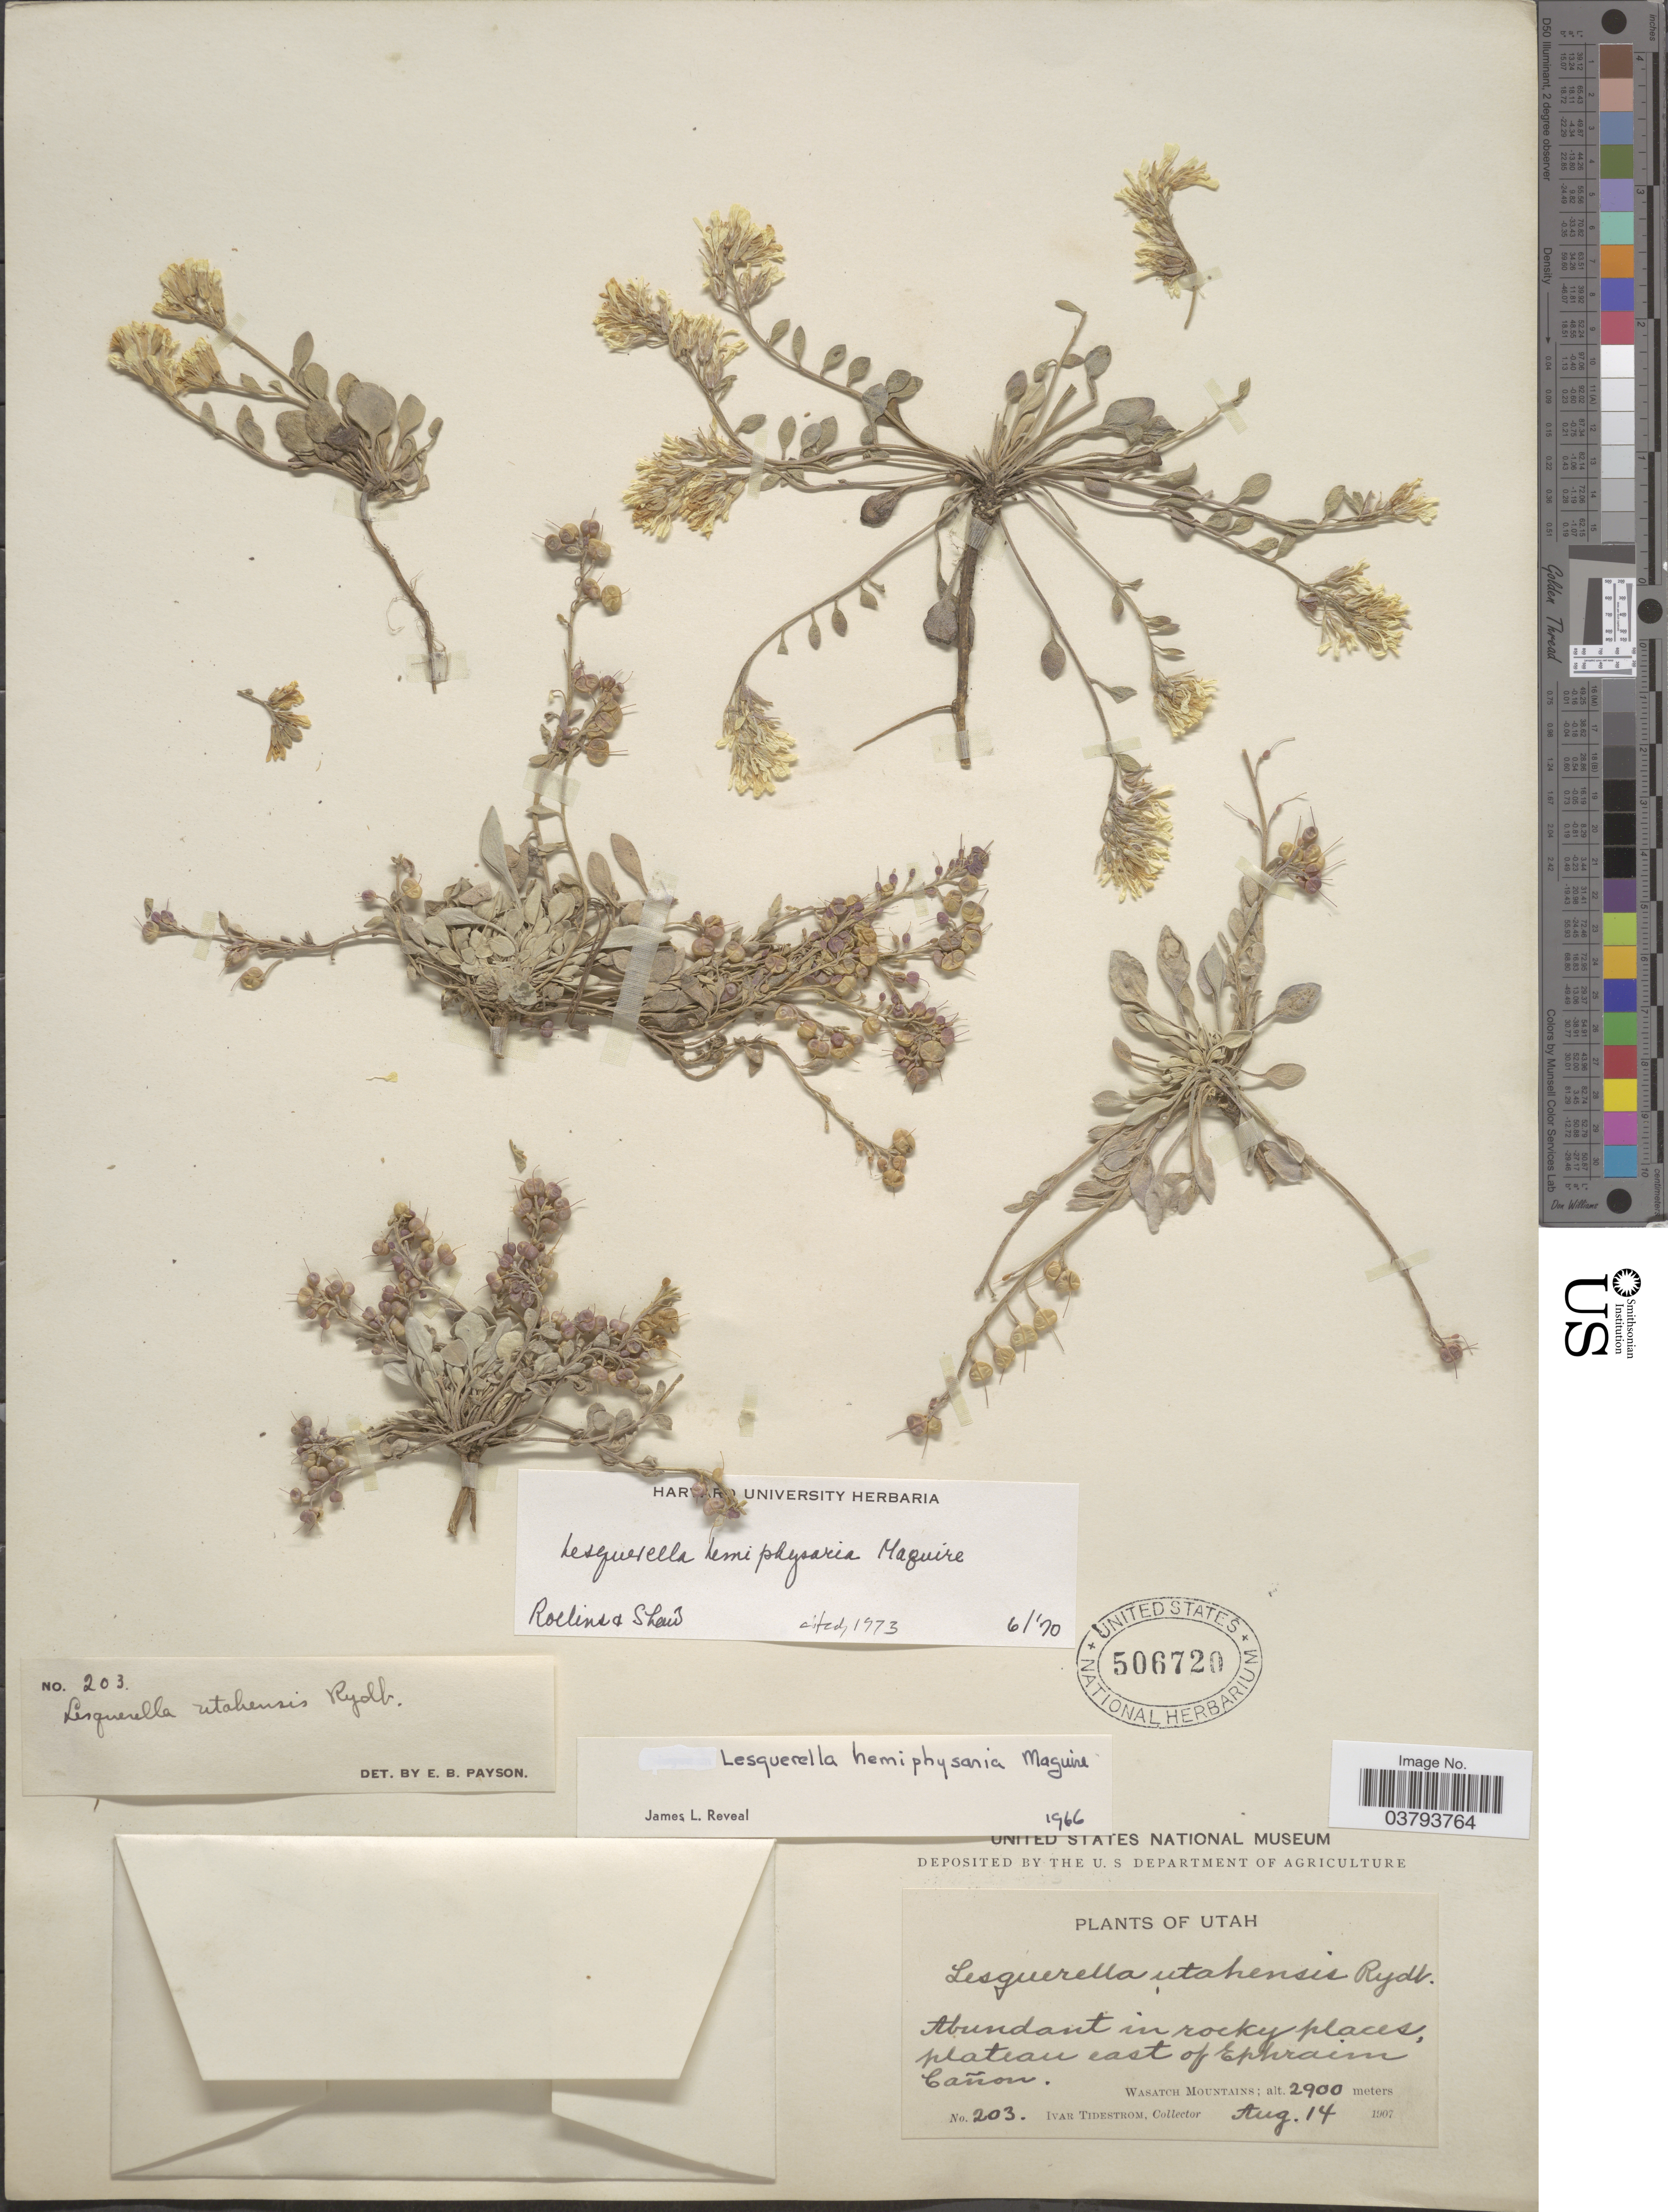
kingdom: Plantae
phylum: Tracheophyta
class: Magnoliopsida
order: Brassicales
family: Brassicaceae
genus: Lesquerella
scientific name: Lesquerella hemiphysaria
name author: Maguire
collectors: I. F. Tidestrom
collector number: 203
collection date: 1907-08-14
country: United States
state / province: Utah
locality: Plateau east of Ephraim Cañon, Wasatch Mountains.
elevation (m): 2900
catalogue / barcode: US 506720